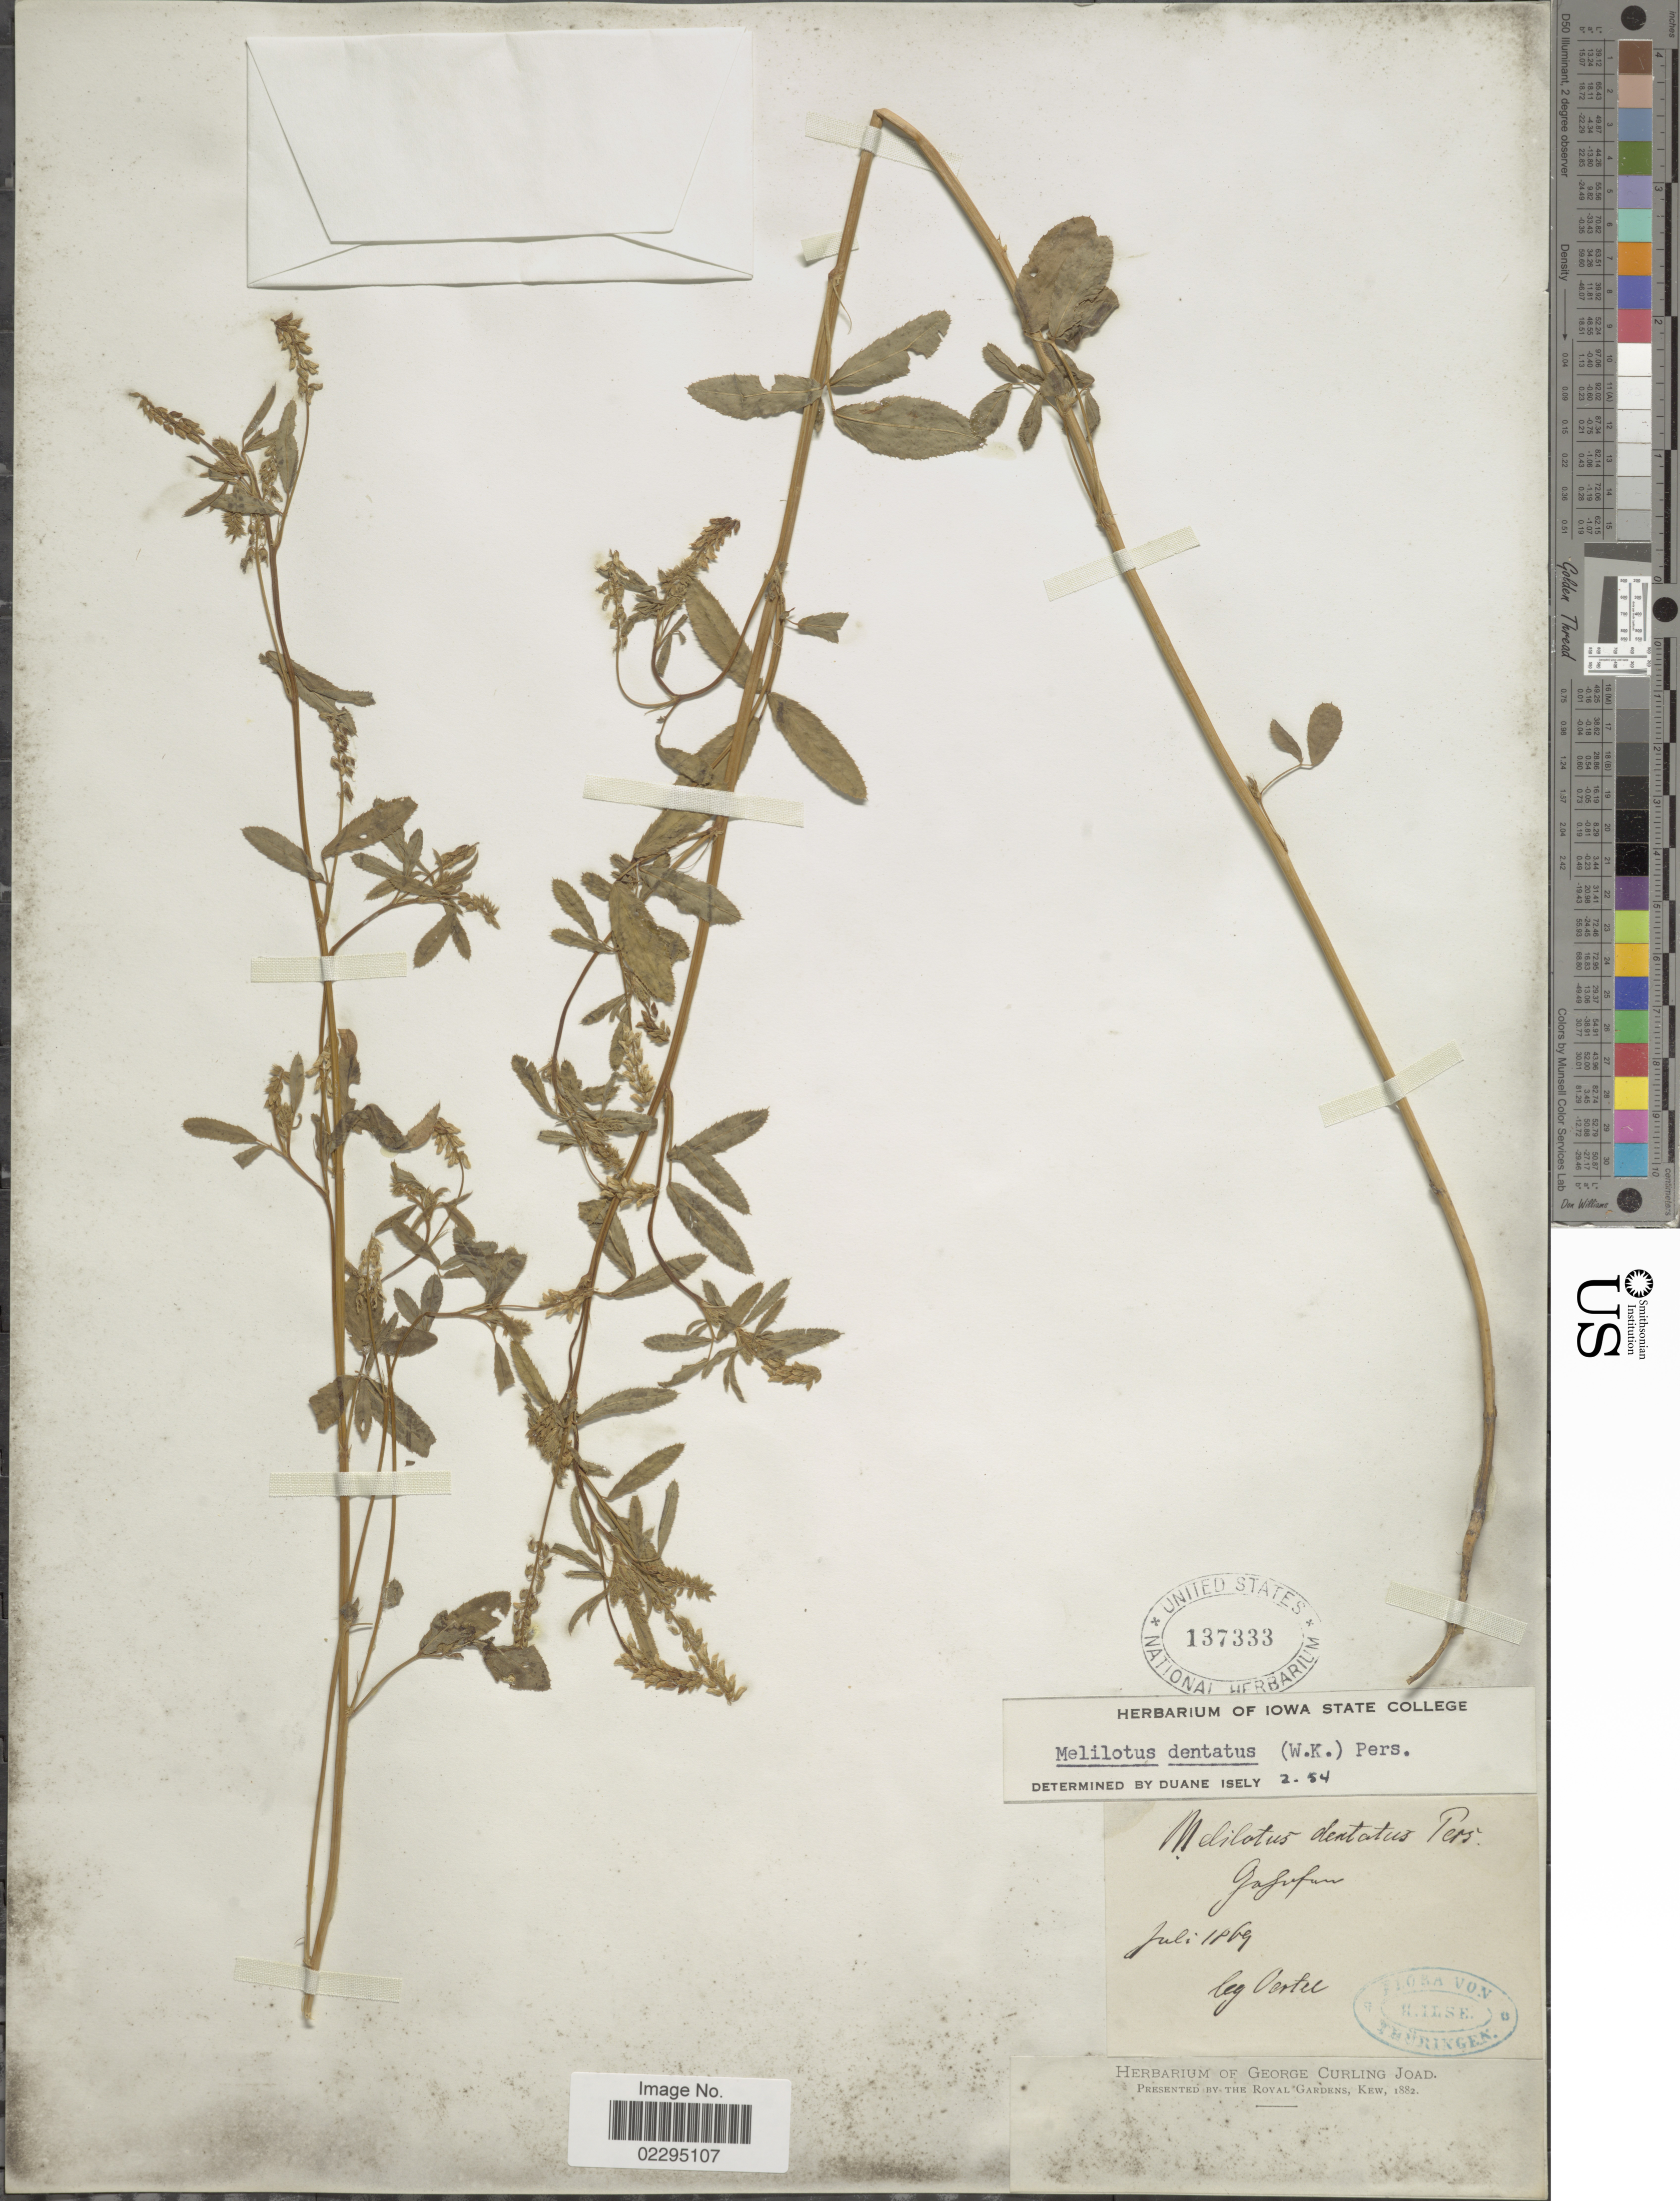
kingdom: Plantae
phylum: Tracheophyta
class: Magnoliopsida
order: Fabales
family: Fabaceae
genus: Melilotus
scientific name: Melilotus dentatus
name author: (Waldst. & Kit.) Pers.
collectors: Oertel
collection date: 1869-07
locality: Gaf [illegible text] [interpreted].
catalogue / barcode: US 137333